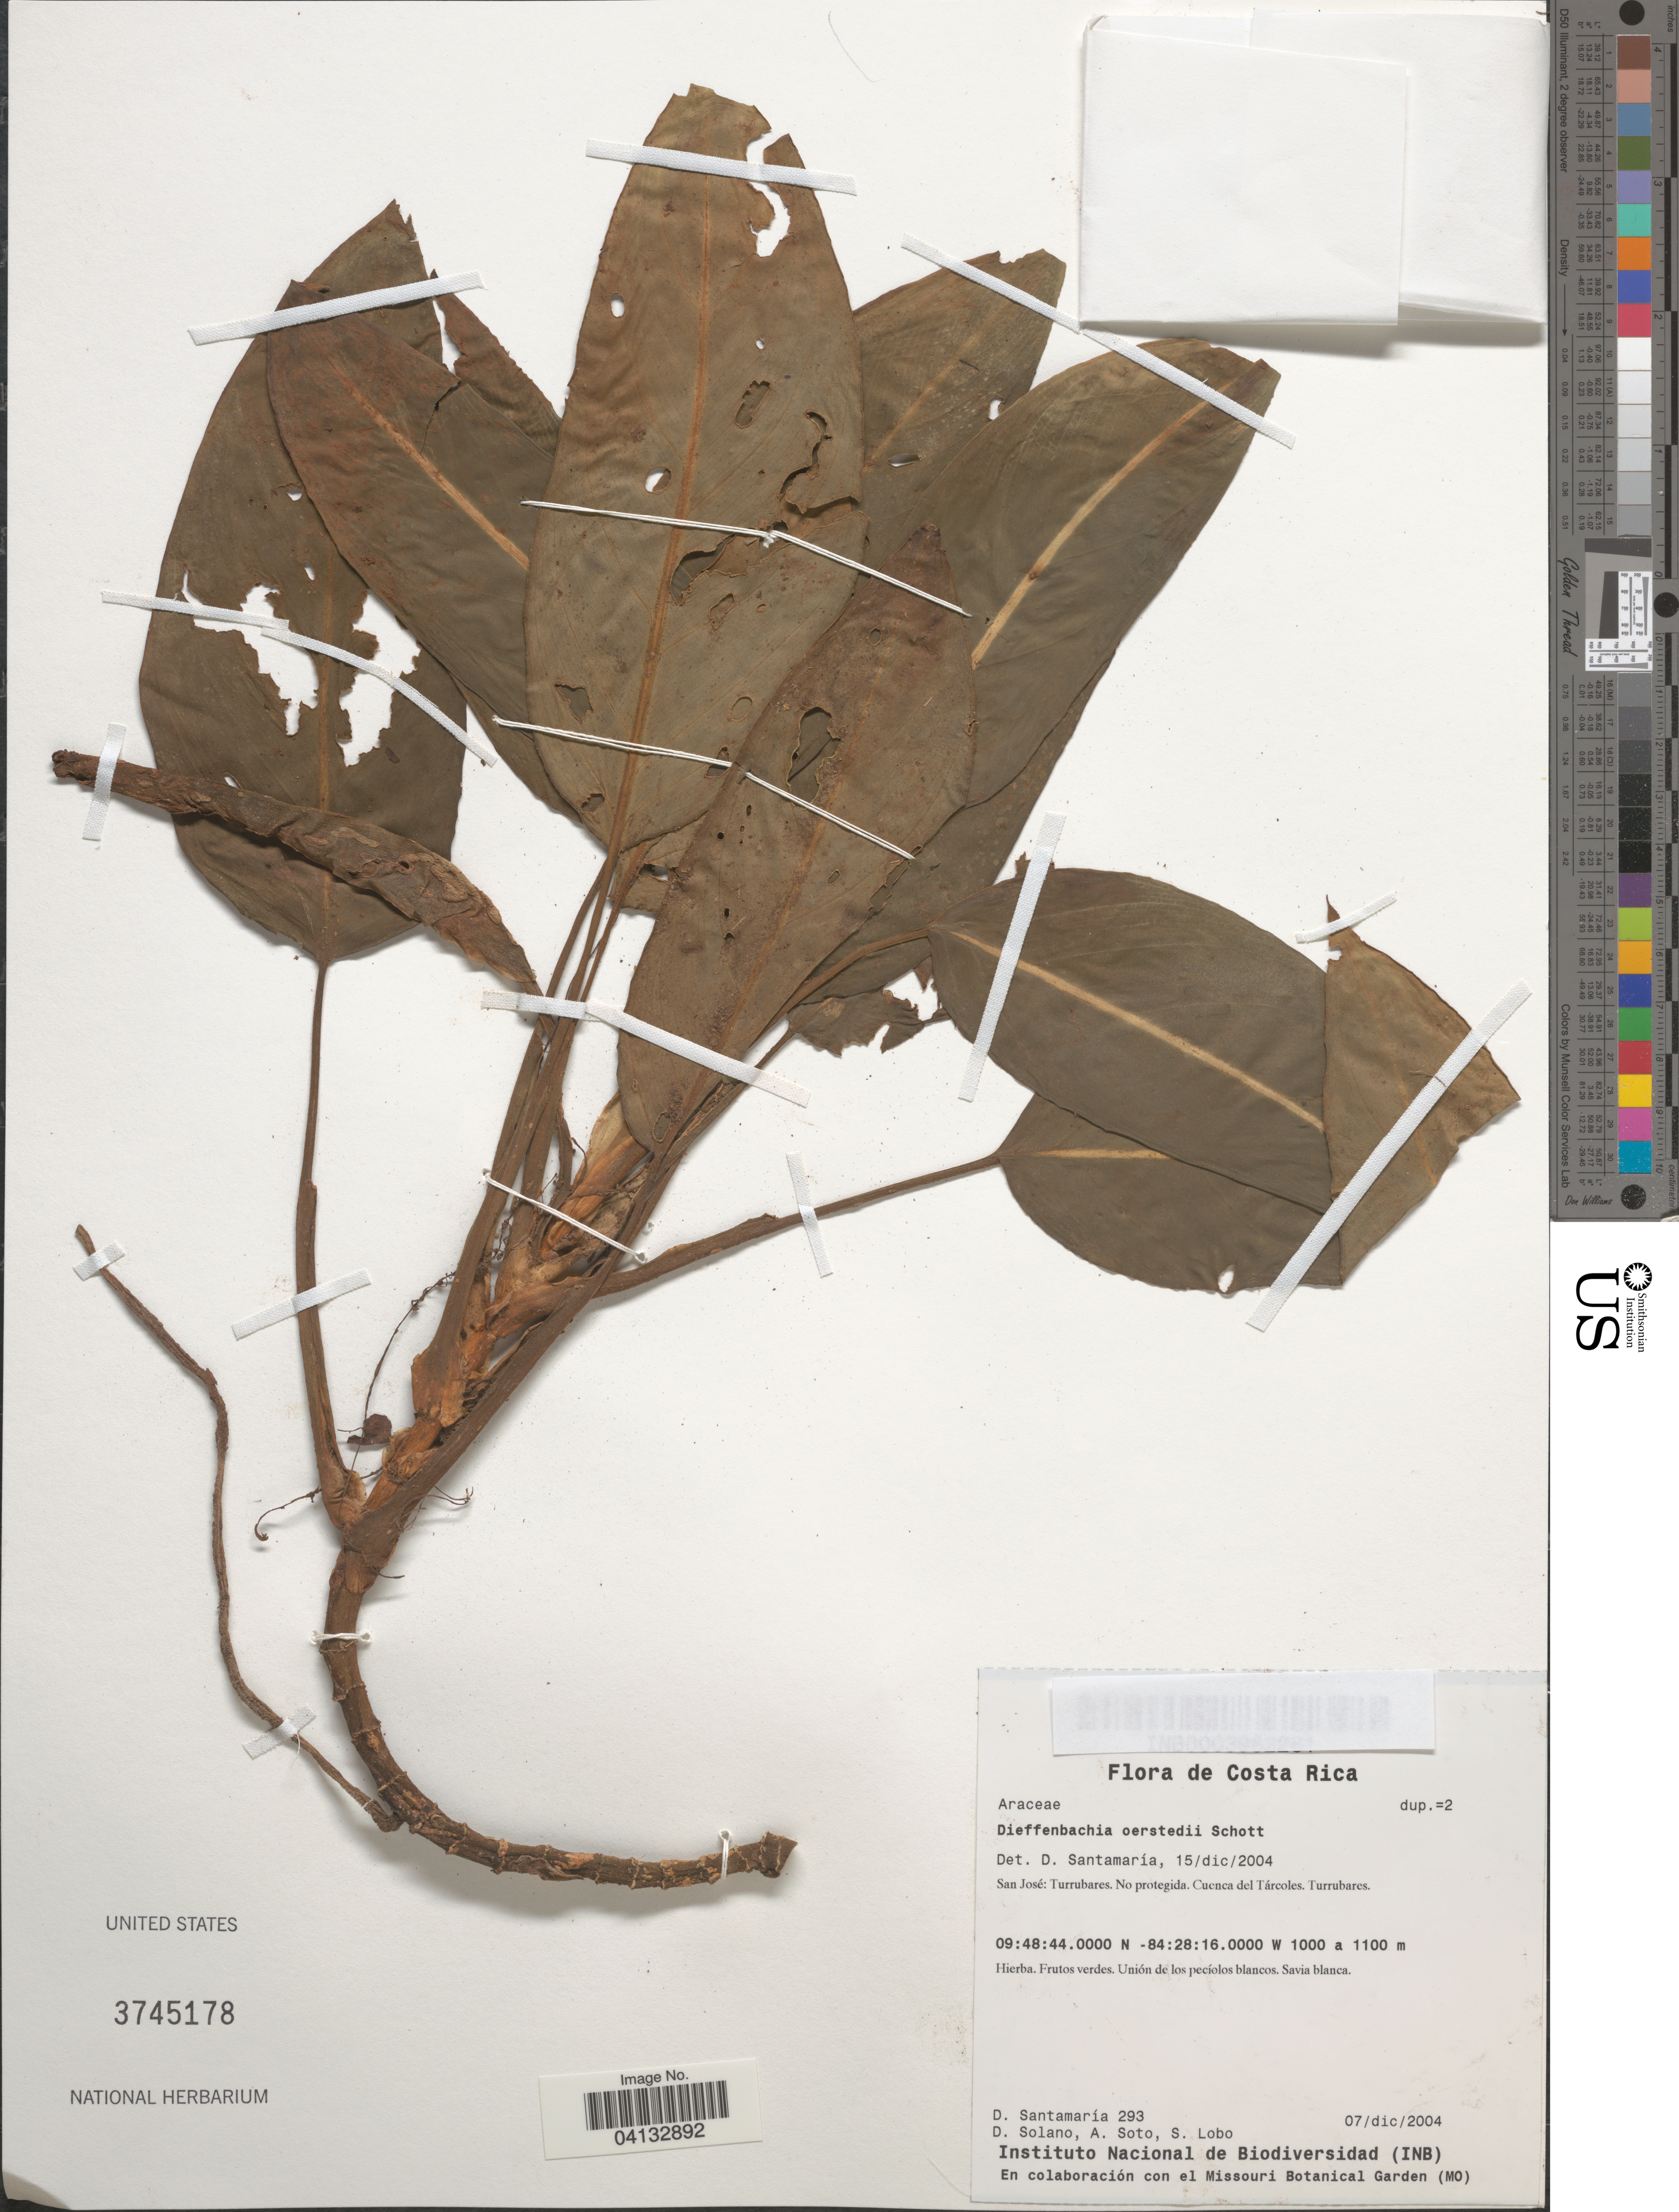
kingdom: Plantae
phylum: Tracheophyta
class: Liliopsida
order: Alismatales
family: Araceae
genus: Dieffenbachia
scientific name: Dieffenbachia oerstedii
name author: Schott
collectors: D. Santamaria, D. Solano, A. Soto & S. Lobo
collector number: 293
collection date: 2004-12-07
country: Costa Rica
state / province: San José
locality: Turrubares. No protegida. Cuenca del Tárcoles. Turrubares.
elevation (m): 1000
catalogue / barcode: US 3745178